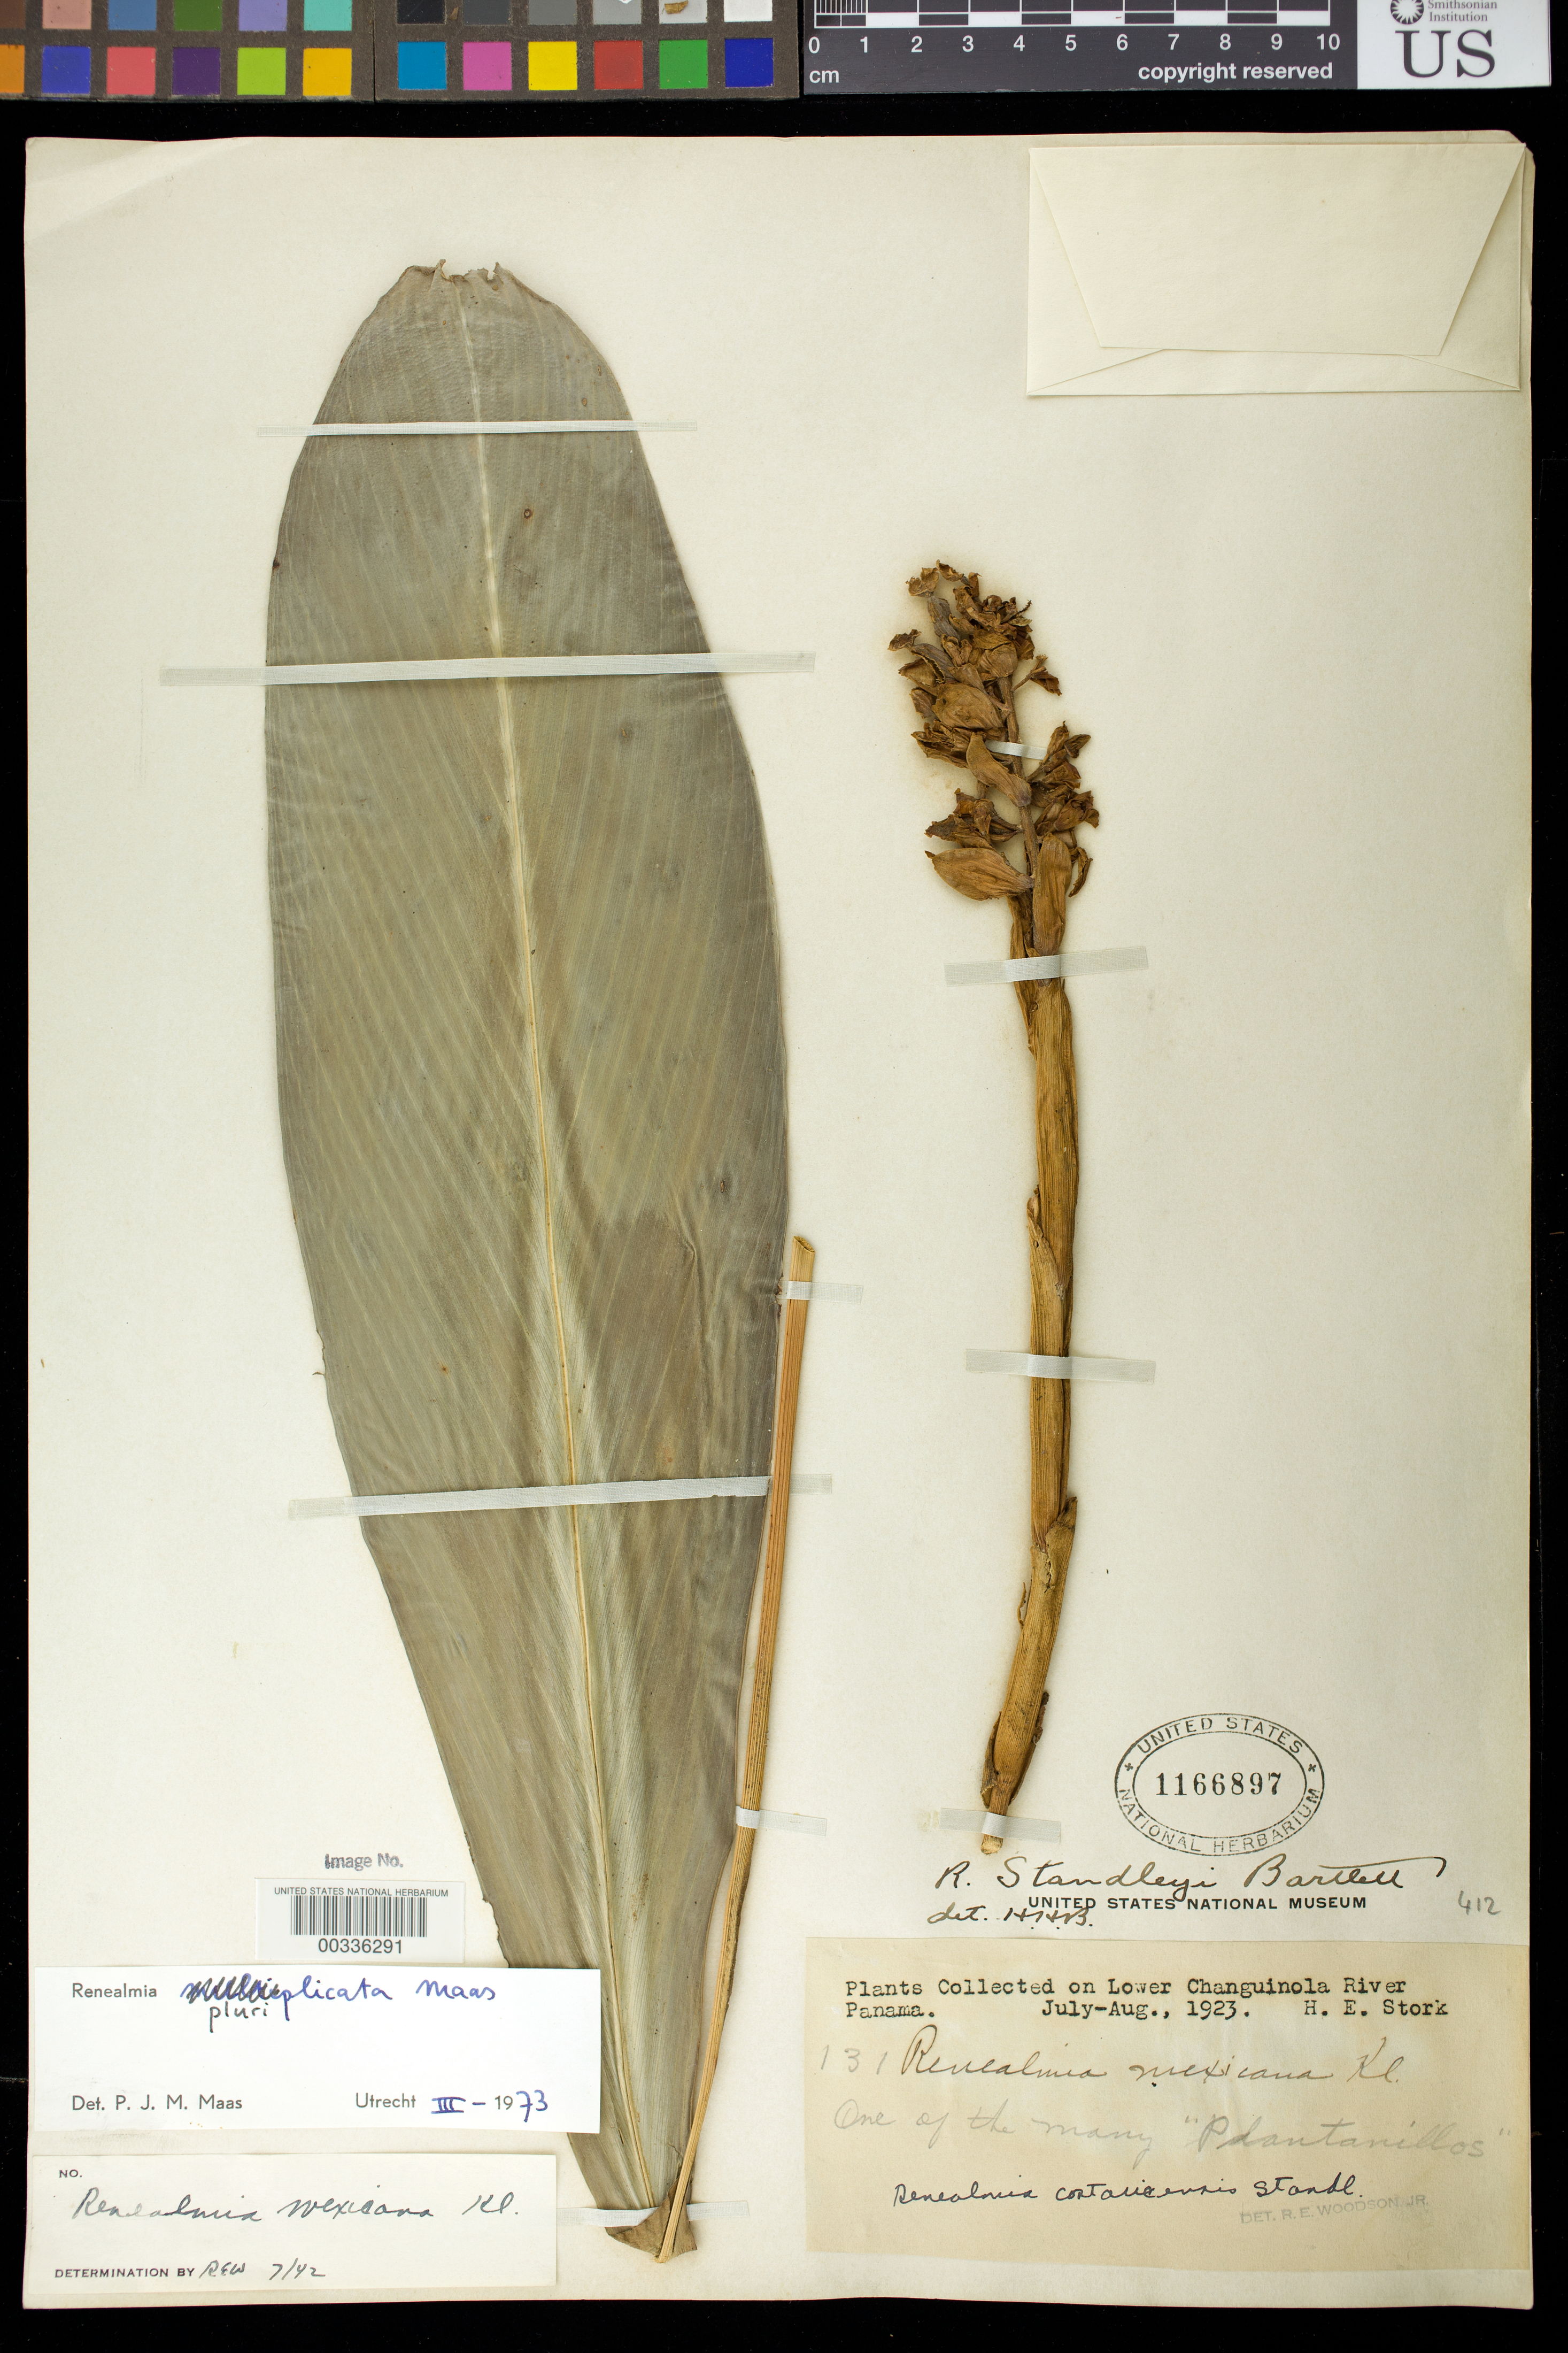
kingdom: Plantae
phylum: Tracheophyta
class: Liliopsida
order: Zingiberales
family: Zingiberaceae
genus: Renealmia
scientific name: Renealmia pluriplicata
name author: Maas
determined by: Maas, Paul J. M.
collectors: H. E. Stork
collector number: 131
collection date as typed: Jul 1923 to -- Aug 1923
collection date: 1923-07/1923-08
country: Panama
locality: On lower Changuinola River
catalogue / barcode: US 1166897